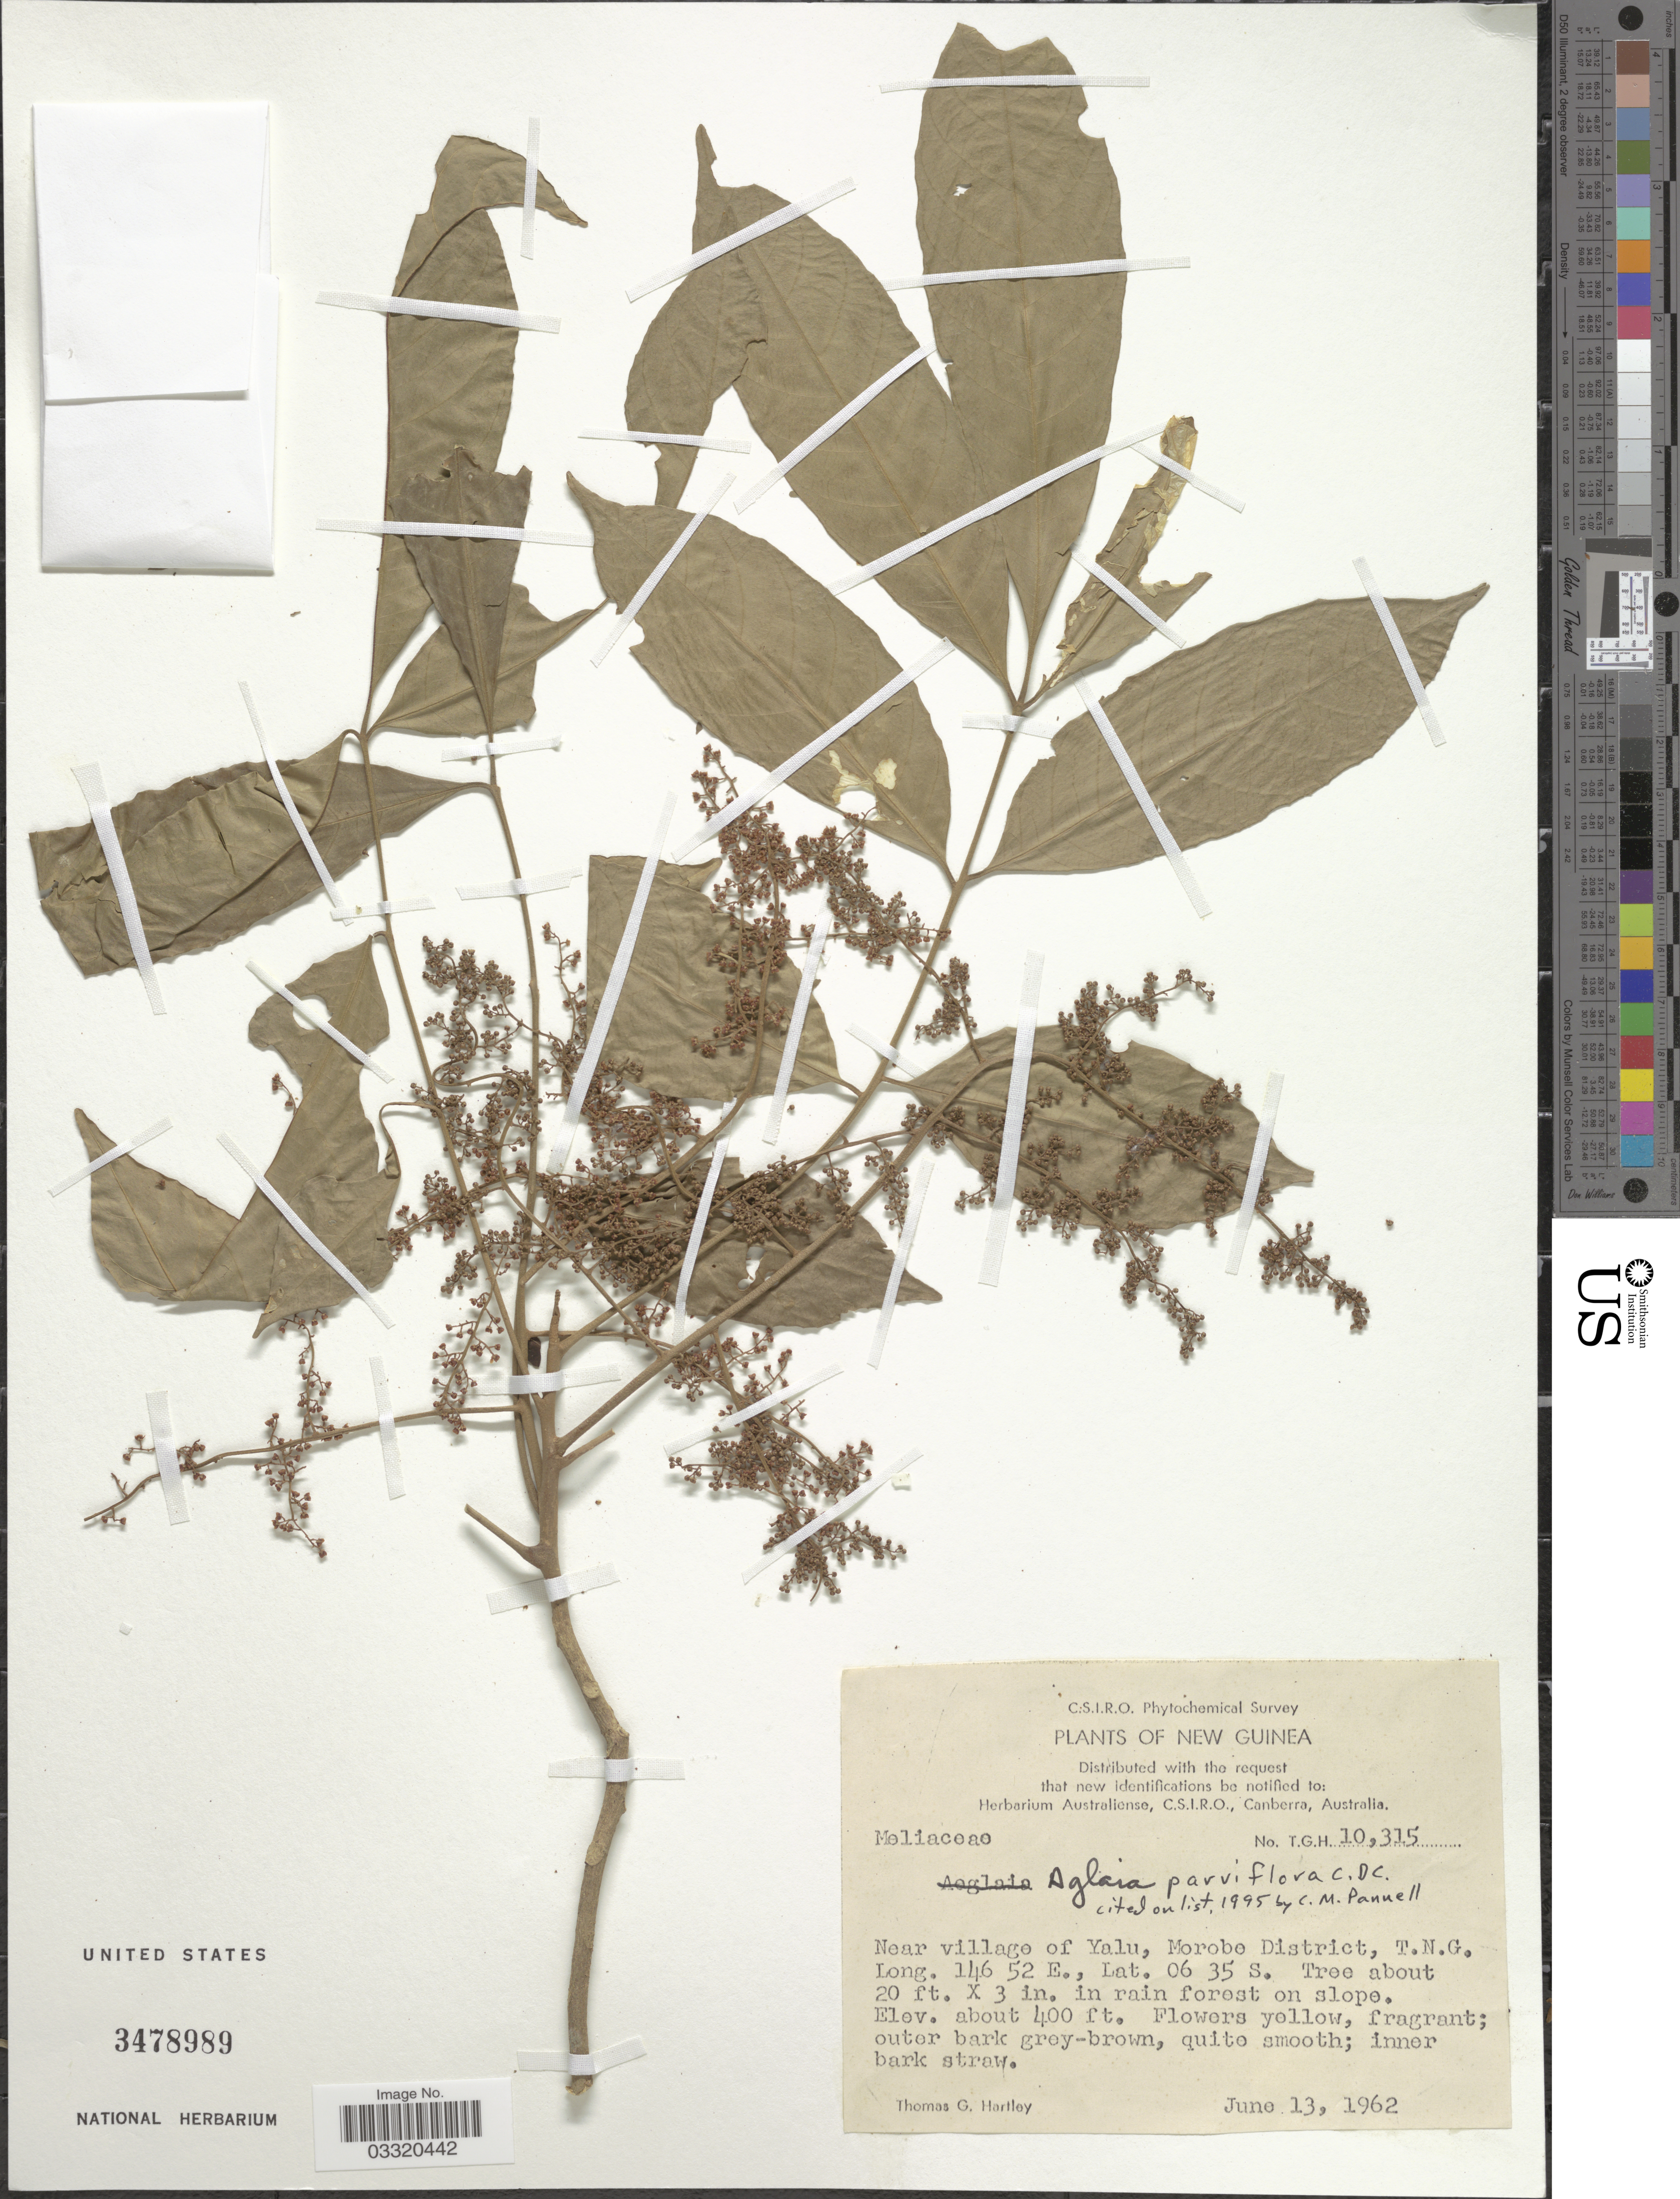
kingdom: Plantae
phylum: Tracheophyta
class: Magnoliopsida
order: Sapindales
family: Meliaceae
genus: Aglaia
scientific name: Aglaia parviflora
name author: C. DC.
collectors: T. G. Hartley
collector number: T.G.H.10315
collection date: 1962-06-13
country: Papua New Guinea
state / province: Morobe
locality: New Guinea. Near village of Yalu, Morobe District, T.N.G.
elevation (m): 122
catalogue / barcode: US 3478989